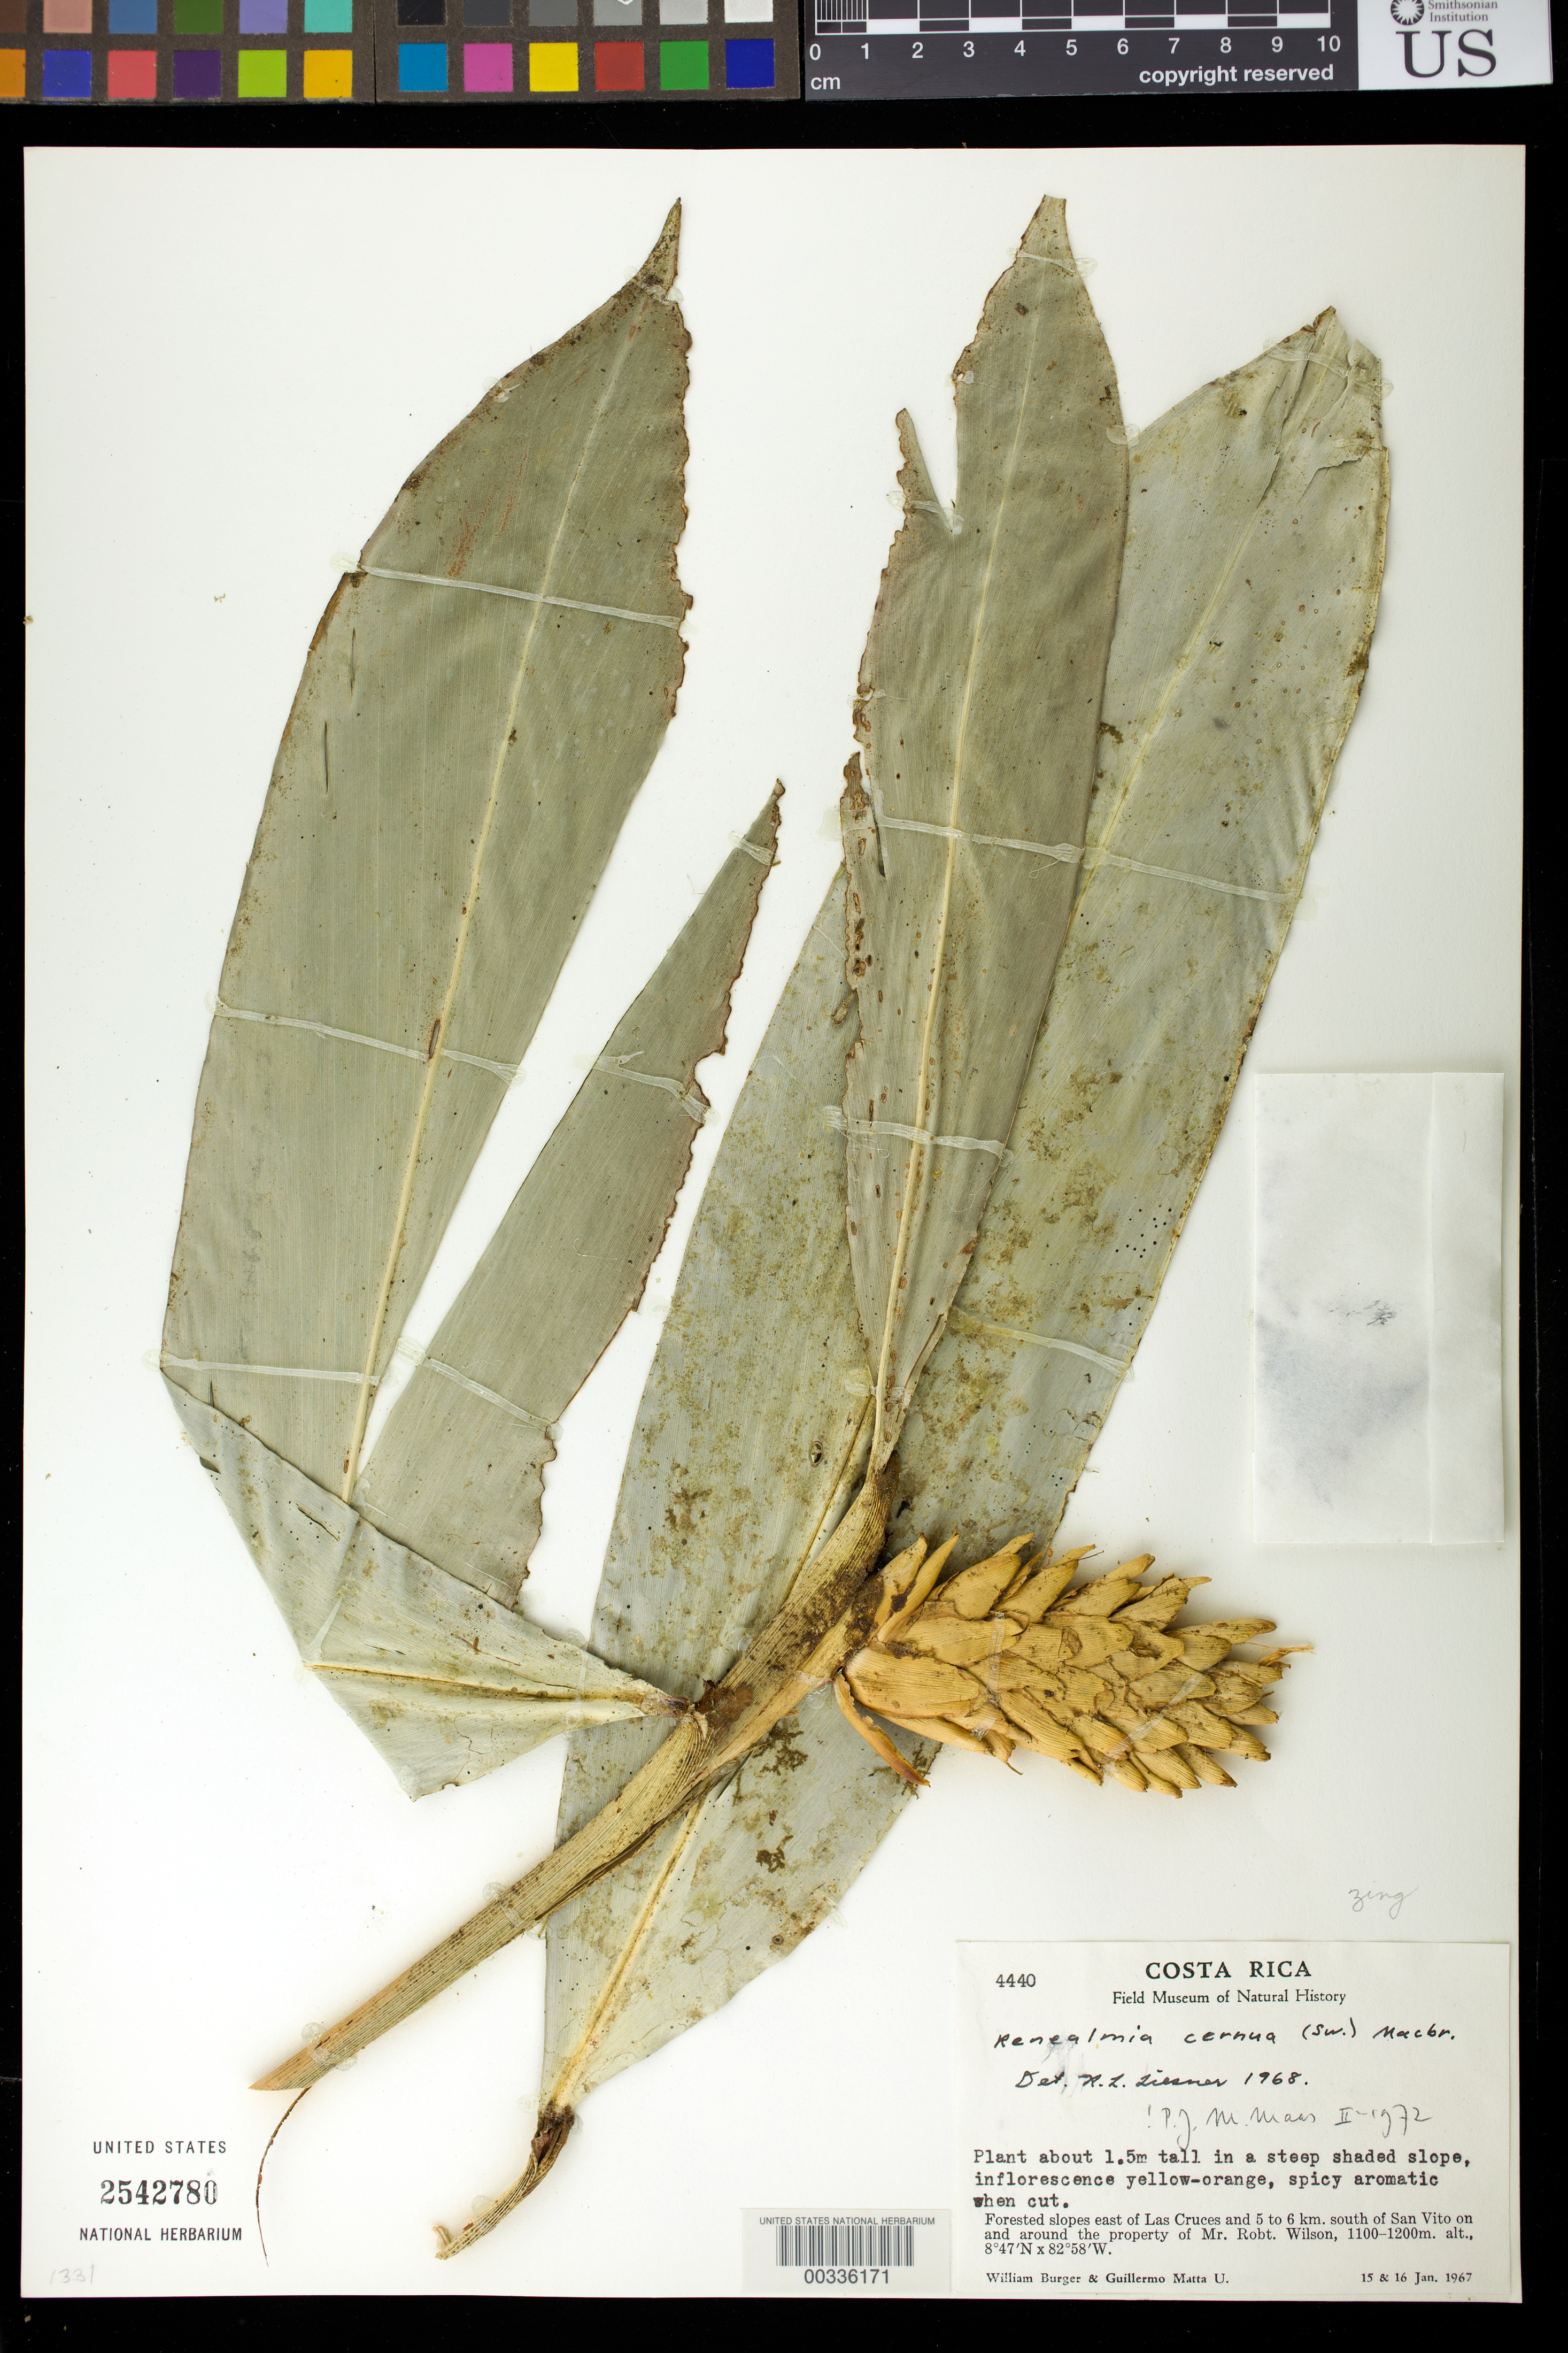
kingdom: Plantae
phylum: Tracheophyta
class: Liliopsida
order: Zingiberales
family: Zingiberaceae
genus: Renealmia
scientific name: Renealmia cernua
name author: (Sw. ex Roem. & Schult.) J.F. Macbr.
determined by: Maas, Paul J. M.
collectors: W. Burger & G. Matta U.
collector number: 4440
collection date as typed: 15 Jan 1967 to 16 Jan 1967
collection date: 1967-01-15/1967-01-16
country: Costa Rica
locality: Forested slopes E of Las Cruces and 5-6 km S of San Vito on and around property of Mr. Robert Wilson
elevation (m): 1100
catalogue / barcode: US 2542780